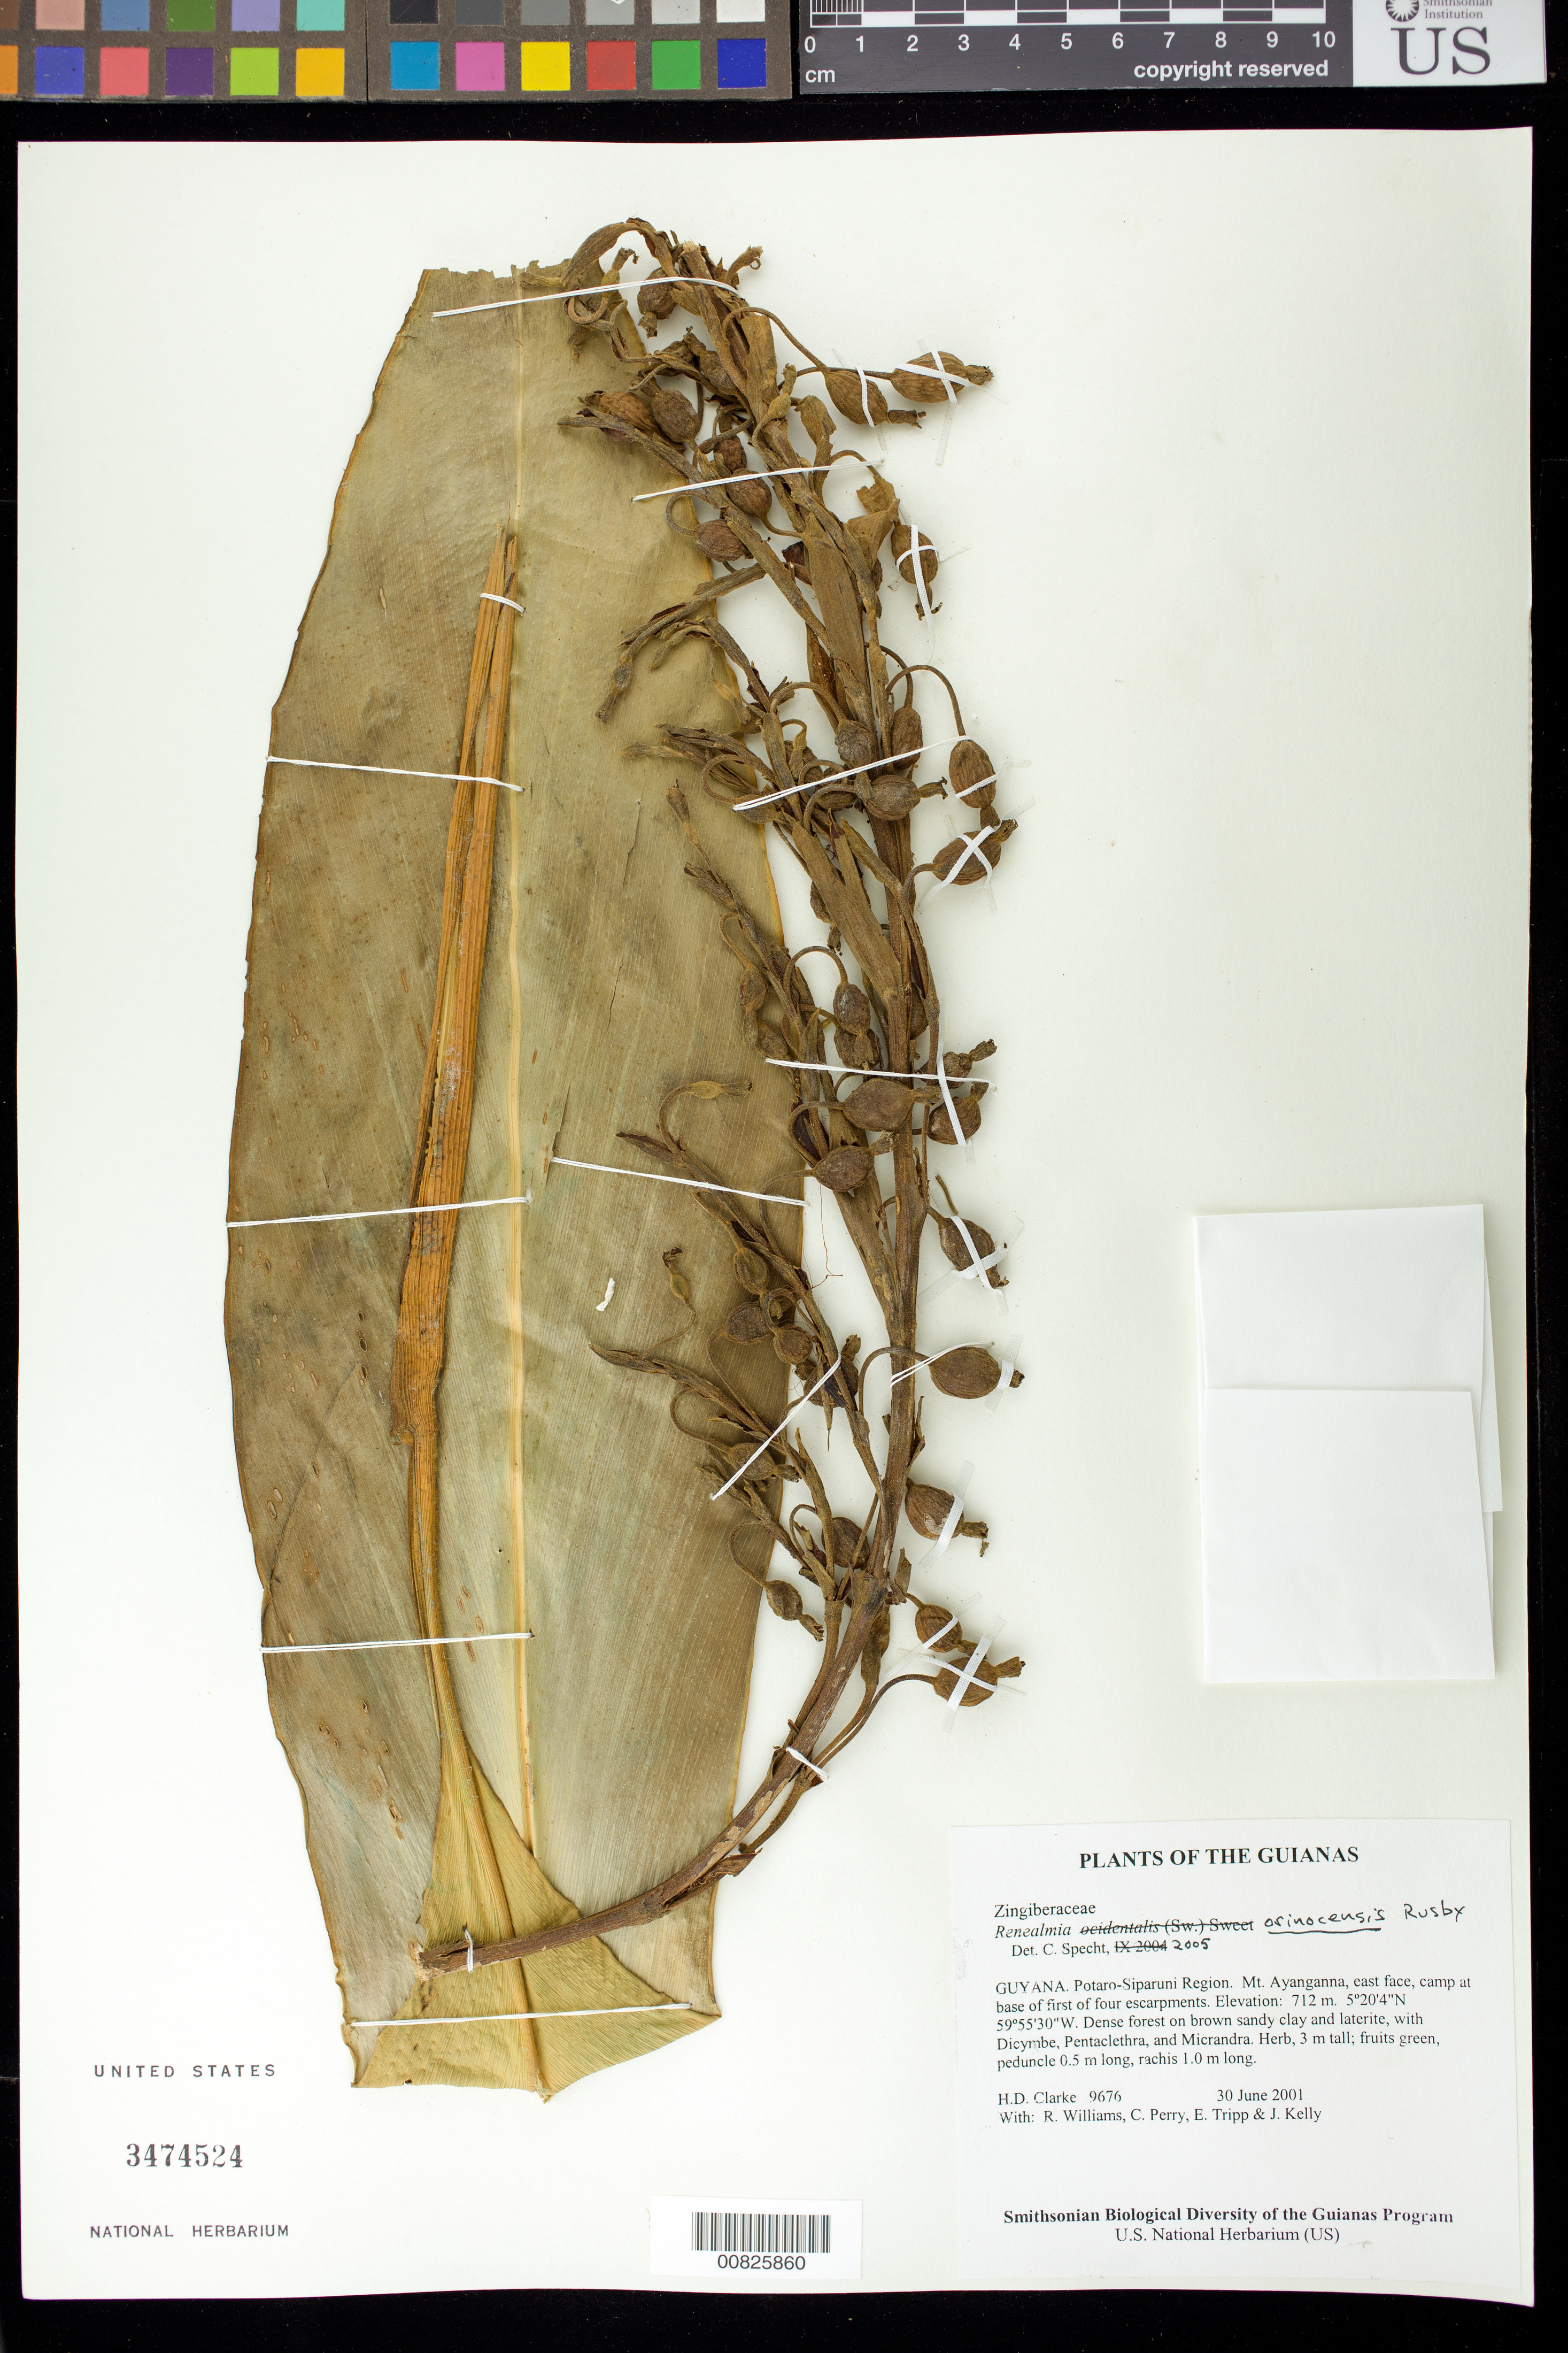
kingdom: Plantae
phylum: Tracheophyta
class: Liliopsida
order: Zingiberales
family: Zingiberaceae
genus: Renealmia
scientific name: Renealmia orinocensis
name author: Rusby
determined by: Specht, Chelsea D., University of California (UNITED STATES)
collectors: H. D. Clarke, R. Williams, C. Perry, E. Tripp & J. Kelly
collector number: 9676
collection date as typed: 30 June 2001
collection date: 2001-06-30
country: Guyana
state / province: Potaro-Siparuni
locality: Mt. Ayanganna, east face, camp at base of first of four escarpments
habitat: Dense forest on brown sandy clay and laterite, with Dicymbe, Pentaclethra, and Micrandra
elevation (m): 712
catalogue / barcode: US 3474524